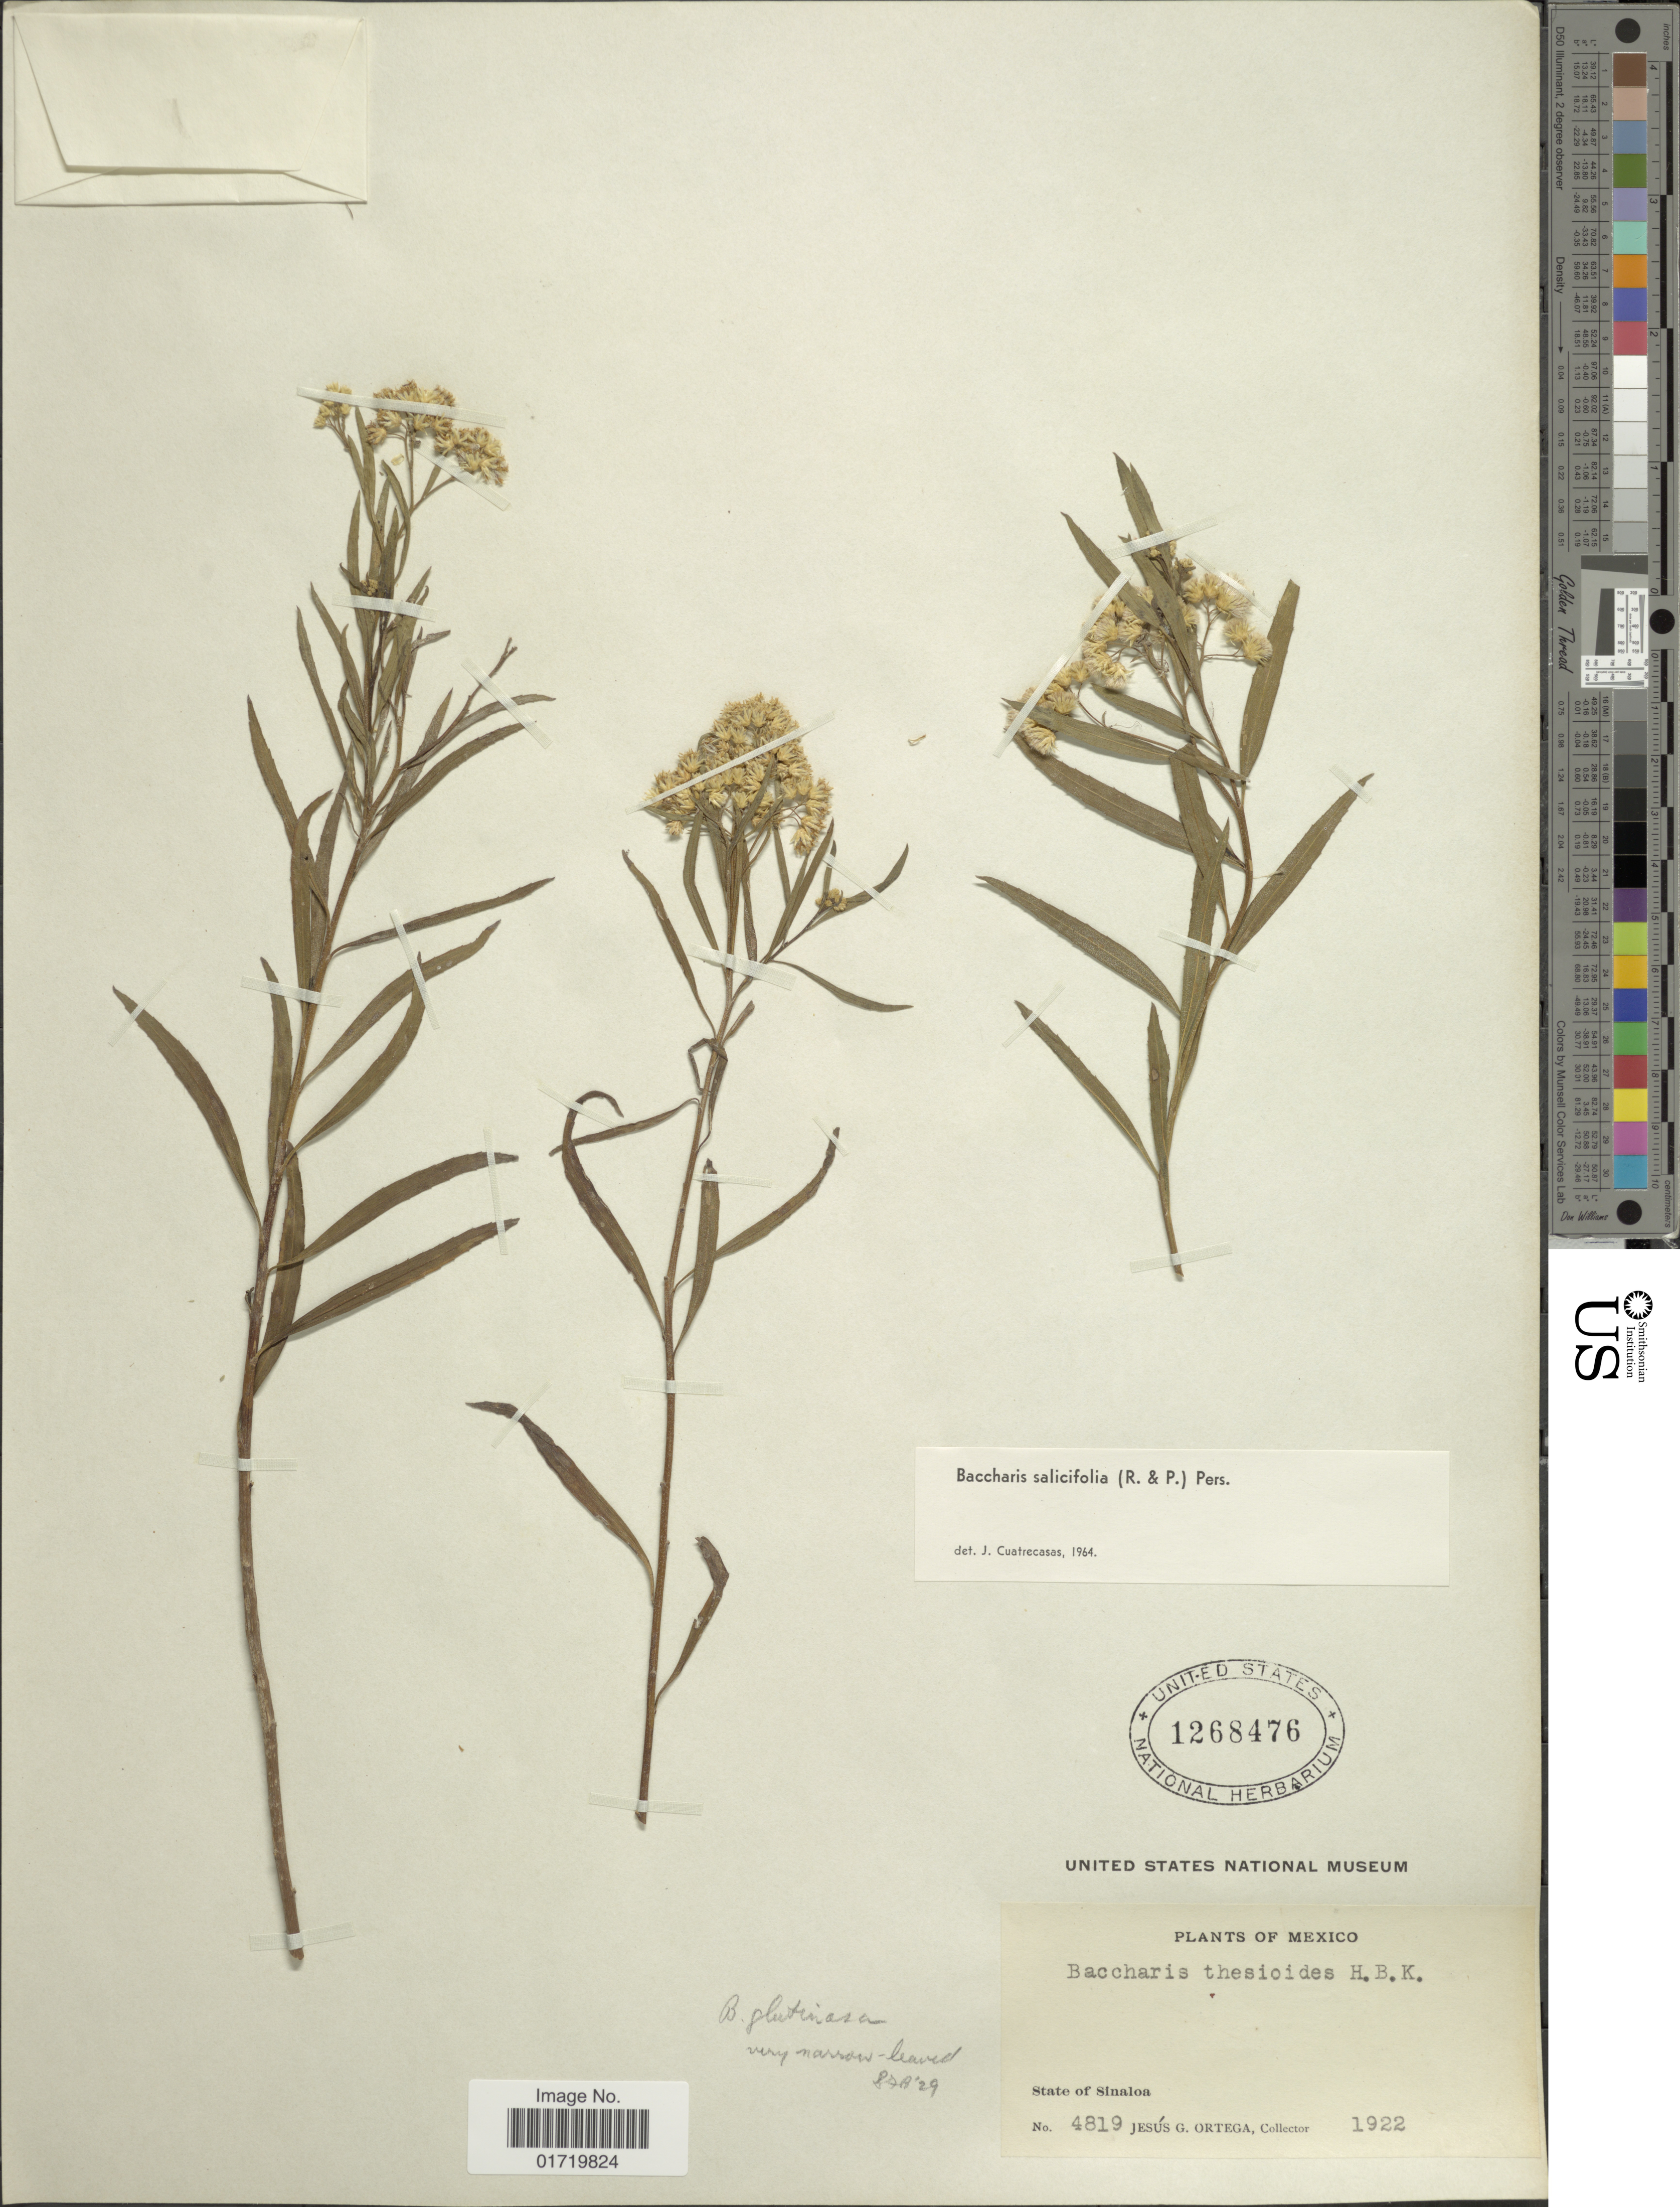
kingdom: Plantae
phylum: Tracheophyta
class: Magnoliopsida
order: Asterales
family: Asteraceae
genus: Baccharis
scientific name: Baccharis salicifolia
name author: (Ruiz & Pav.) Pers.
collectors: J. Ortega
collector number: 4819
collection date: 1922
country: Mexico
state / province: Sinaloa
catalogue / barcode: US 1268476